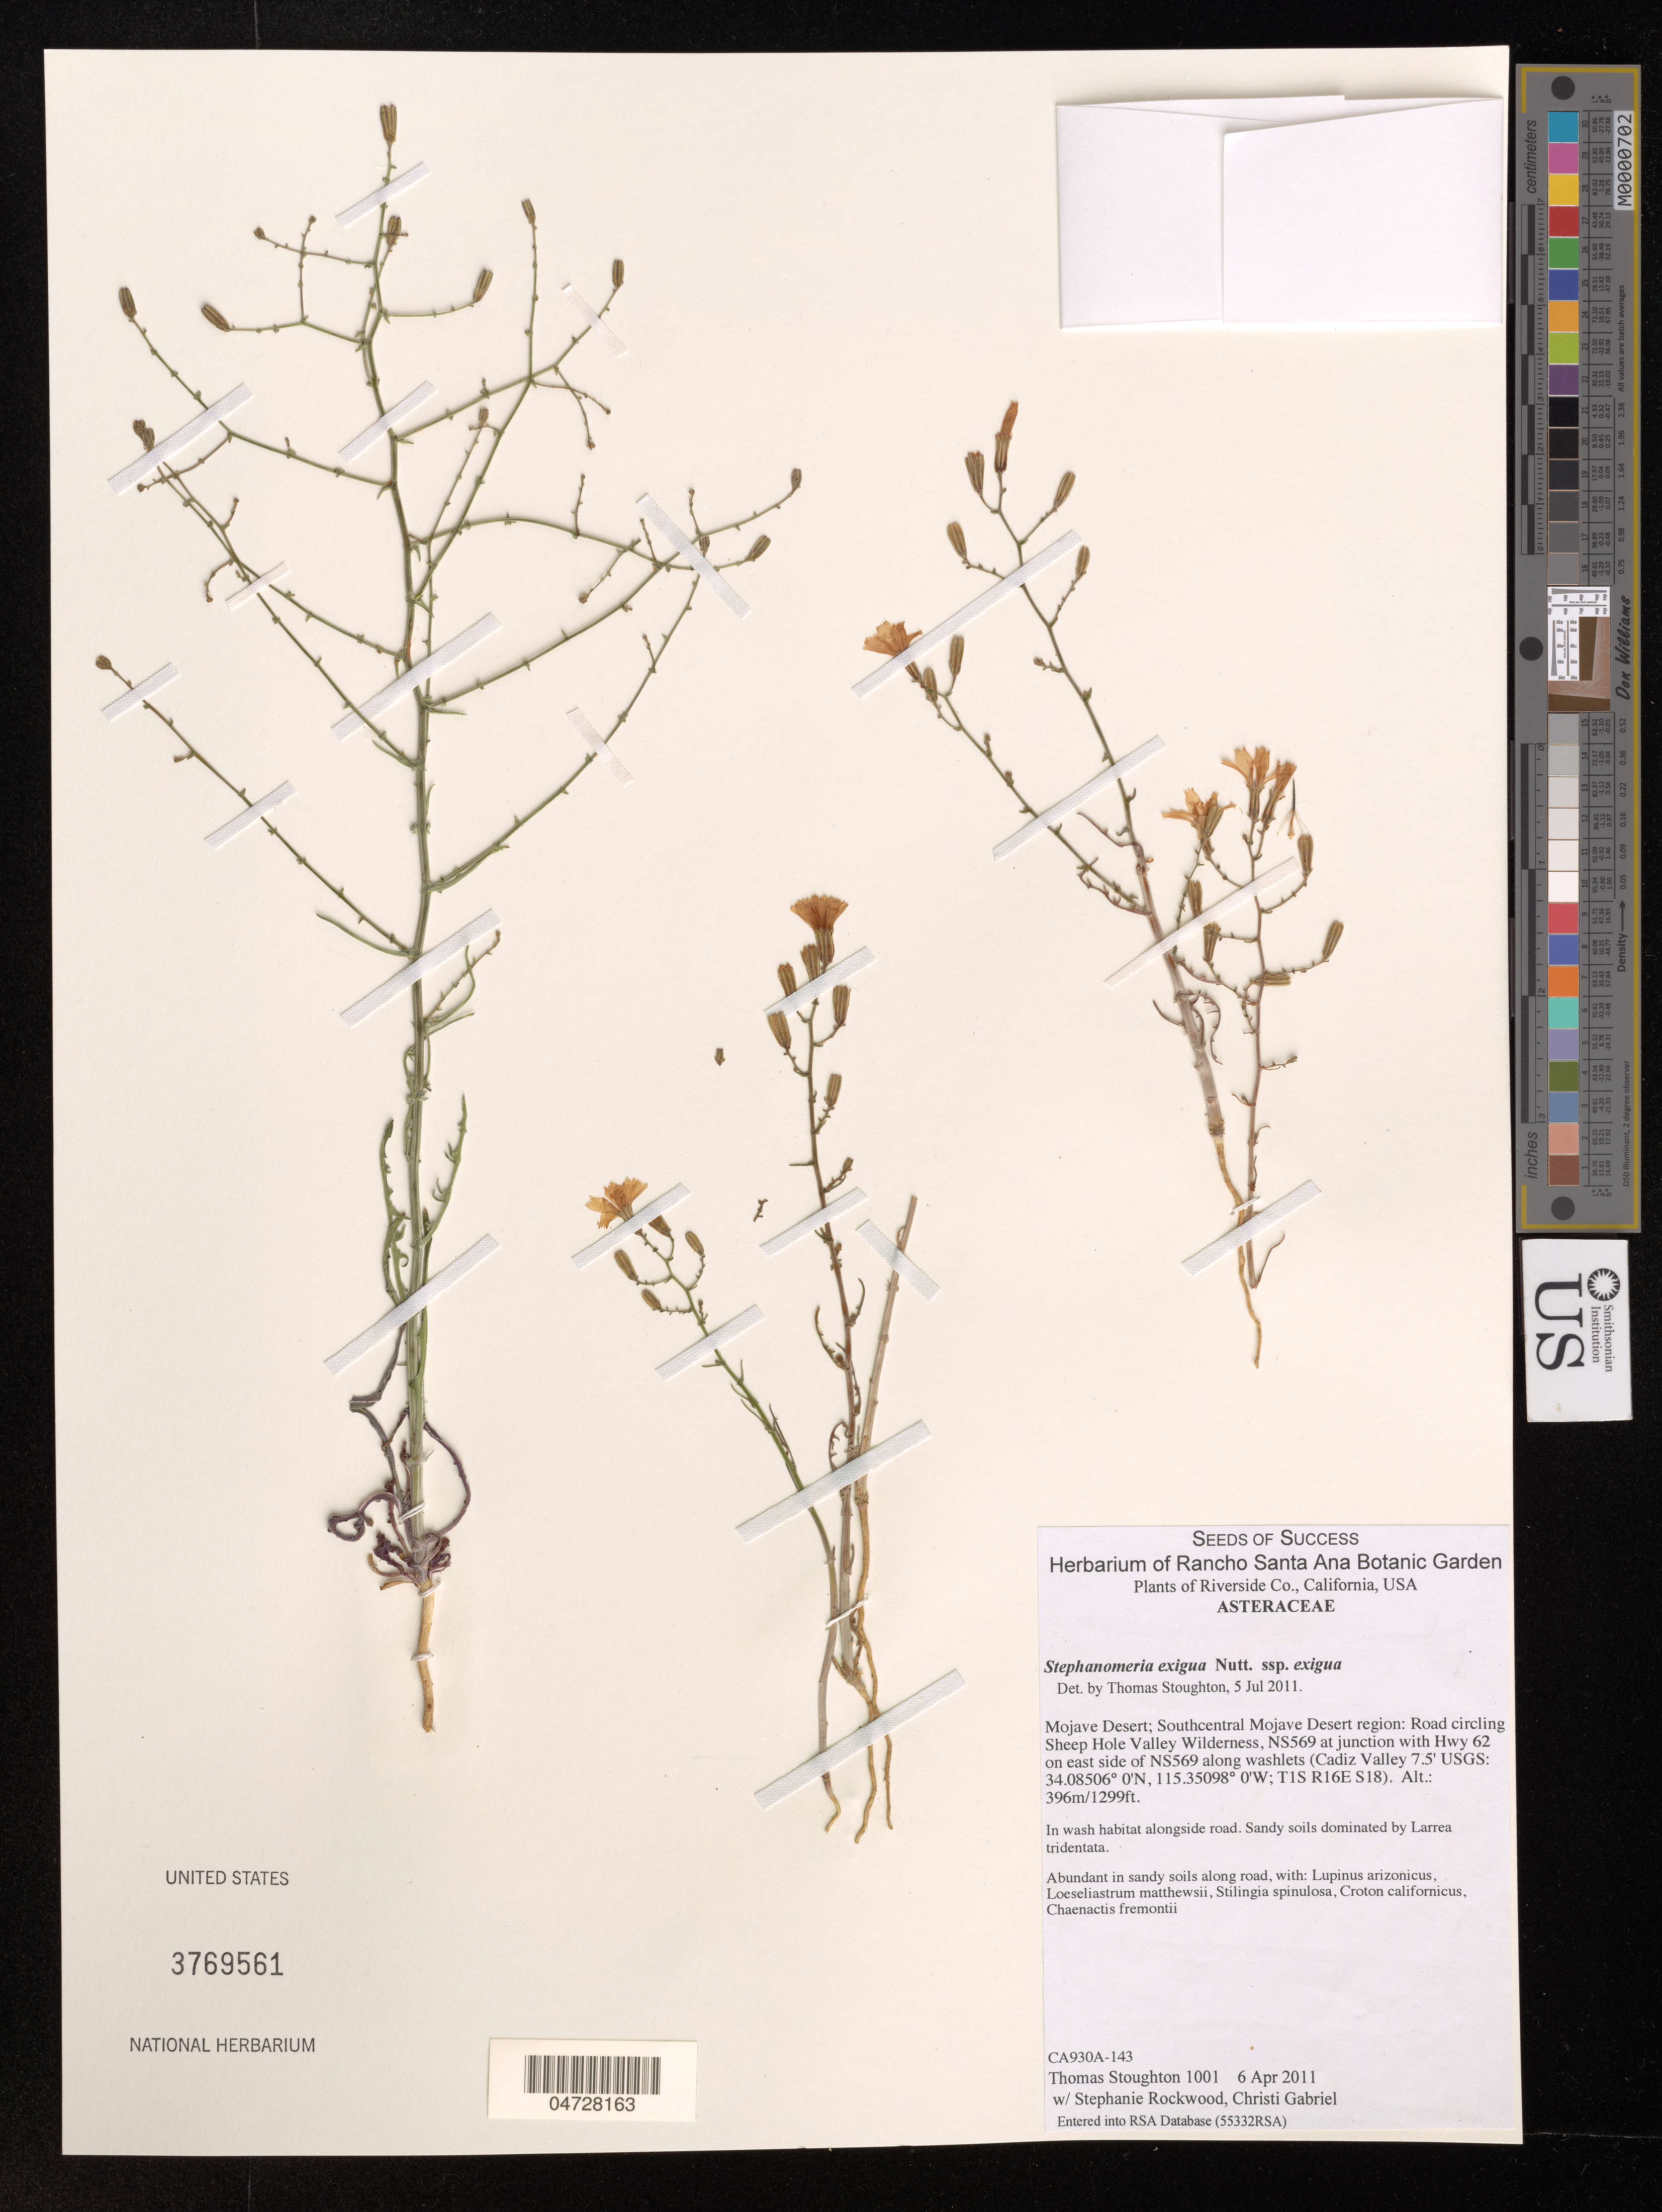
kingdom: Plantae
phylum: Tracheophyta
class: Magnoliopsida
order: Asterales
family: Asteraceae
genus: Stephanomeria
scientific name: Stephanomeria exigua subsp. exigua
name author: Nutt.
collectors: T. Stoughton & S. Rockwood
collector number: CA930A-143/1001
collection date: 2011-04-06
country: United States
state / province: Colorado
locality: Riverside Co. Mojave Desert; Southcentral Mojave Desert region: Road circling Sheep Hole Valley Wilderness, NS569 at junction with Hwy 62 on east side of NS569 along washlets (Cadiz Valley 7.5' USGS; T1s R16E S18)..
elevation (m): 396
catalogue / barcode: US 3769561